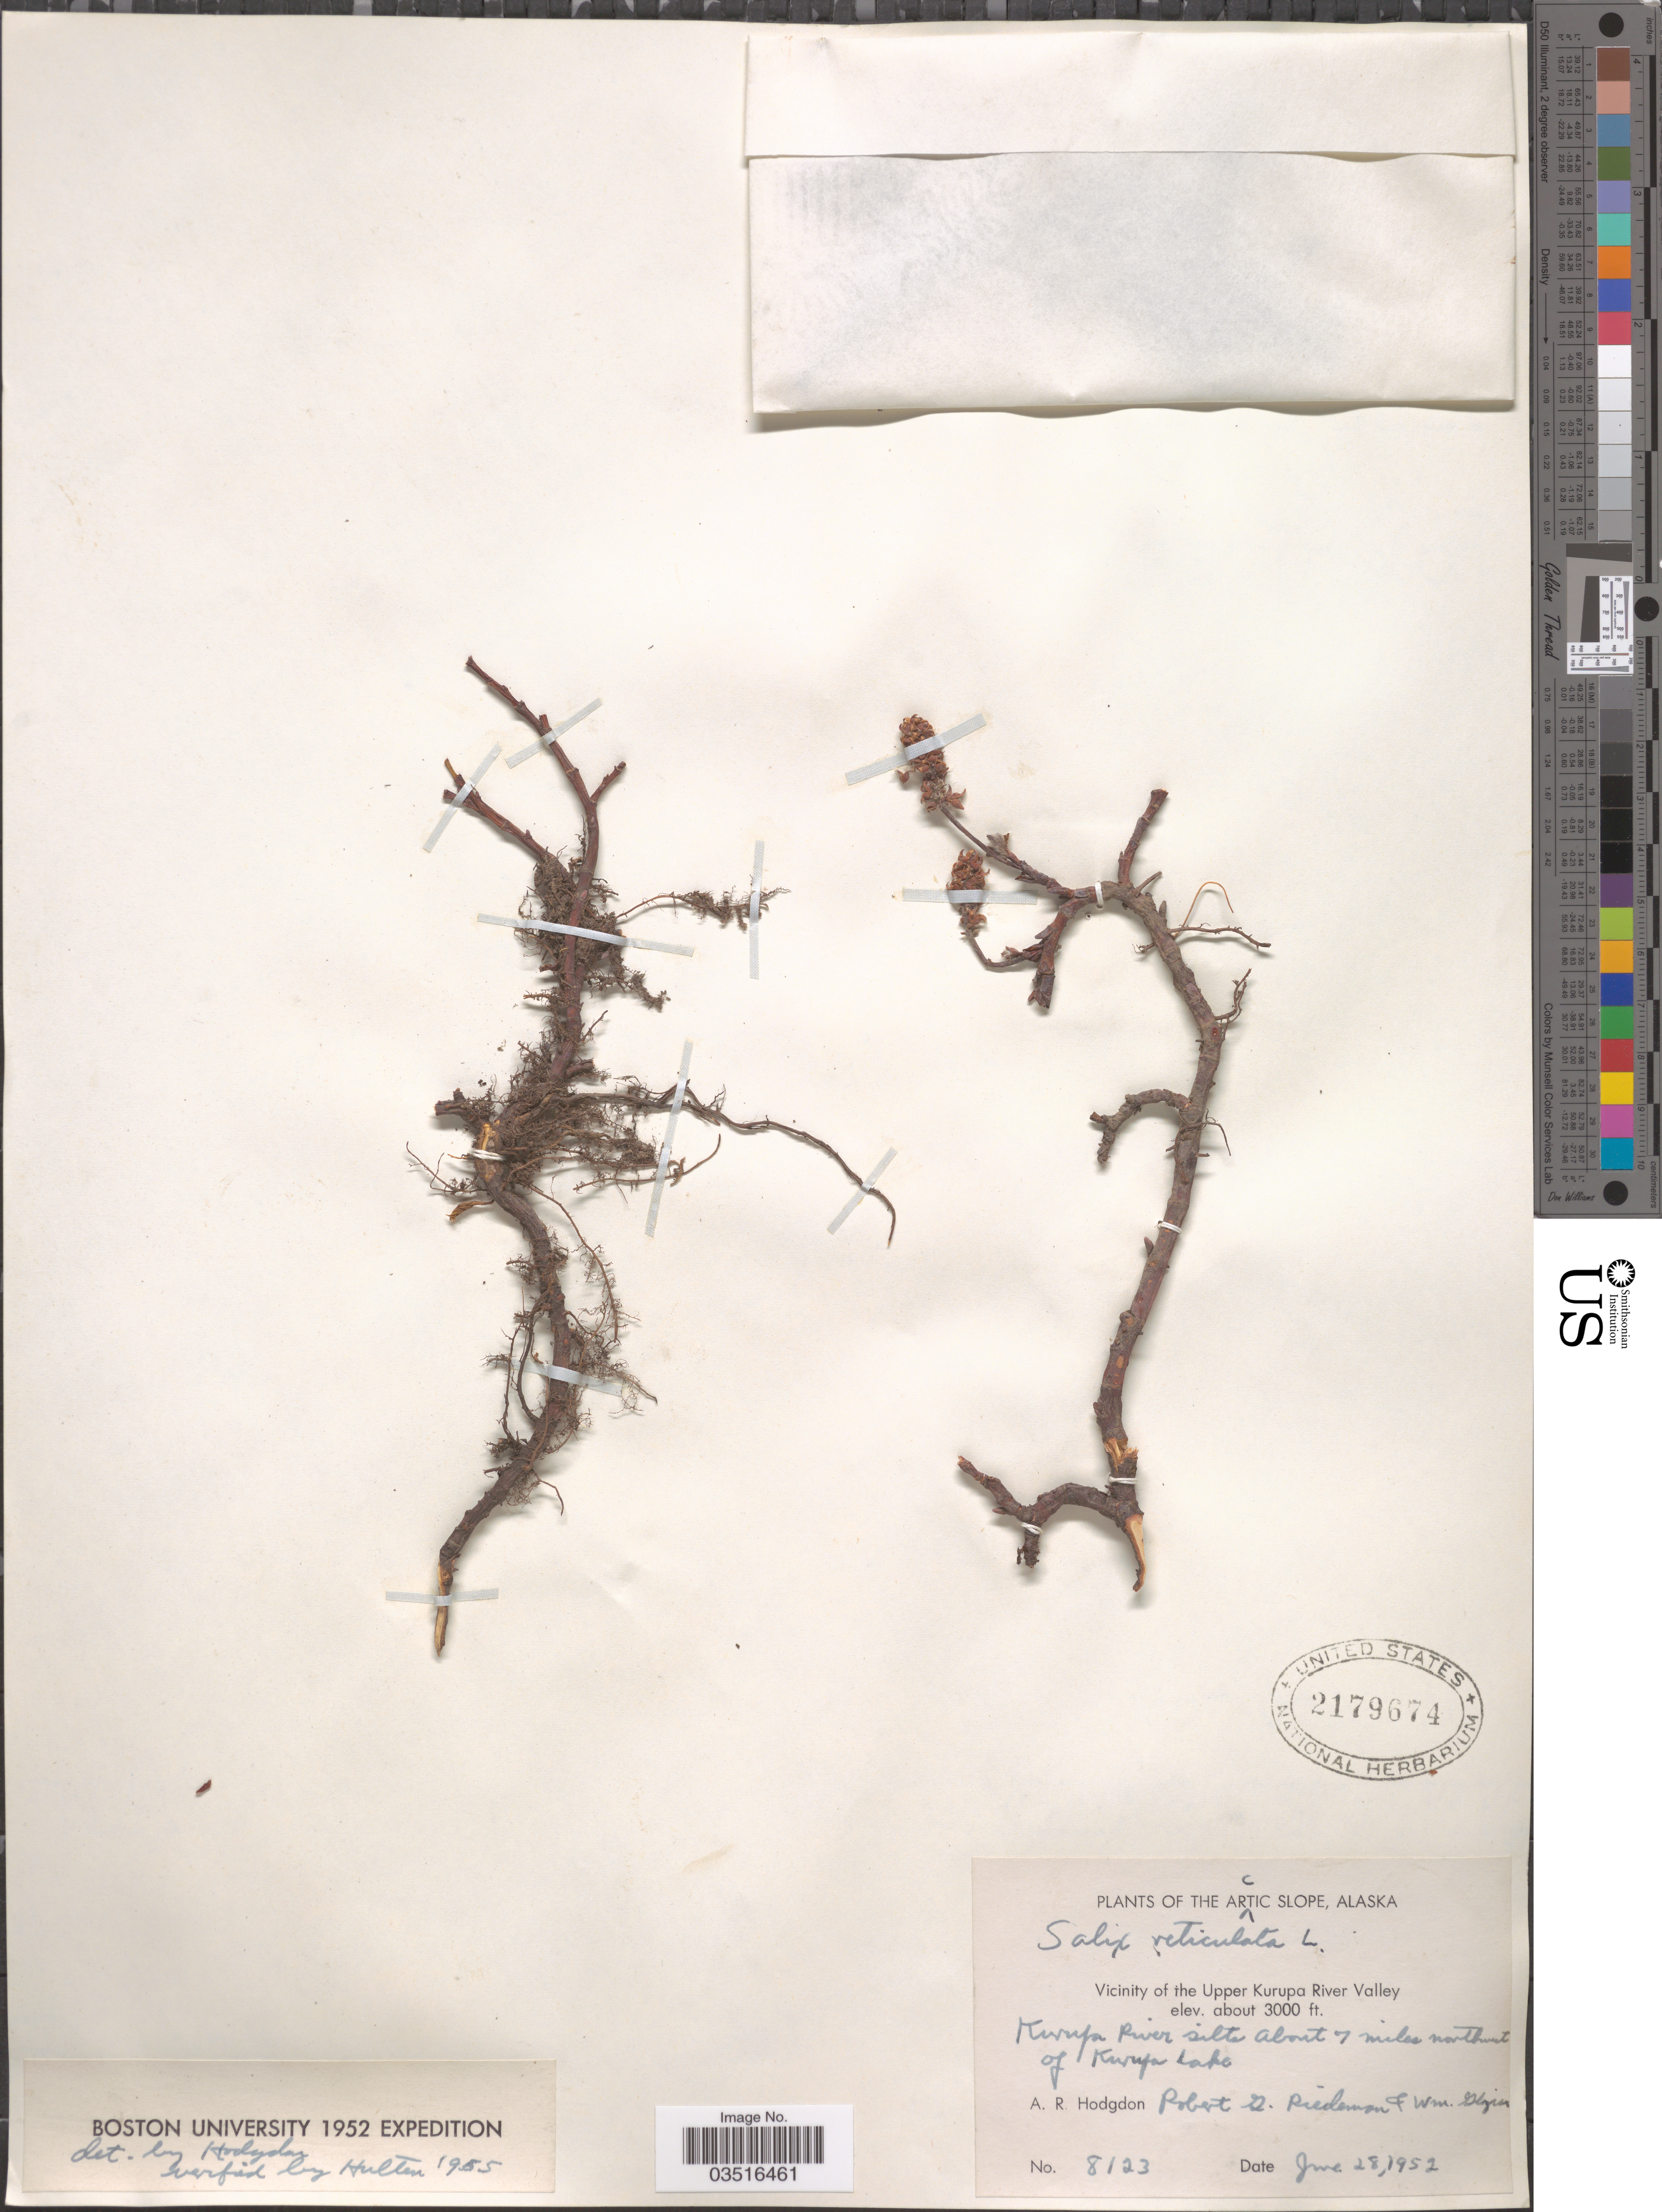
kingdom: Plantae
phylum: Tracheophyta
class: Magnoliopsida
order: Malpighiales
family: Salicaceae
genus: Salix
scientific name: Salix reticulata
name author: L.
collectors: A. R. Hodgdon, R. Riedeman & W. Glazier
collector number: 8123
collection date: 1952-06-28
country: United States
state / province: Alaska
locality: The Arctic Slope. Vicinity of the Upper Kurupa River Valley. Kurupa River silts about 7 miles northwest of Kurupa Lake.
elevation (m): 914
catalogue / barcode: US 2179674